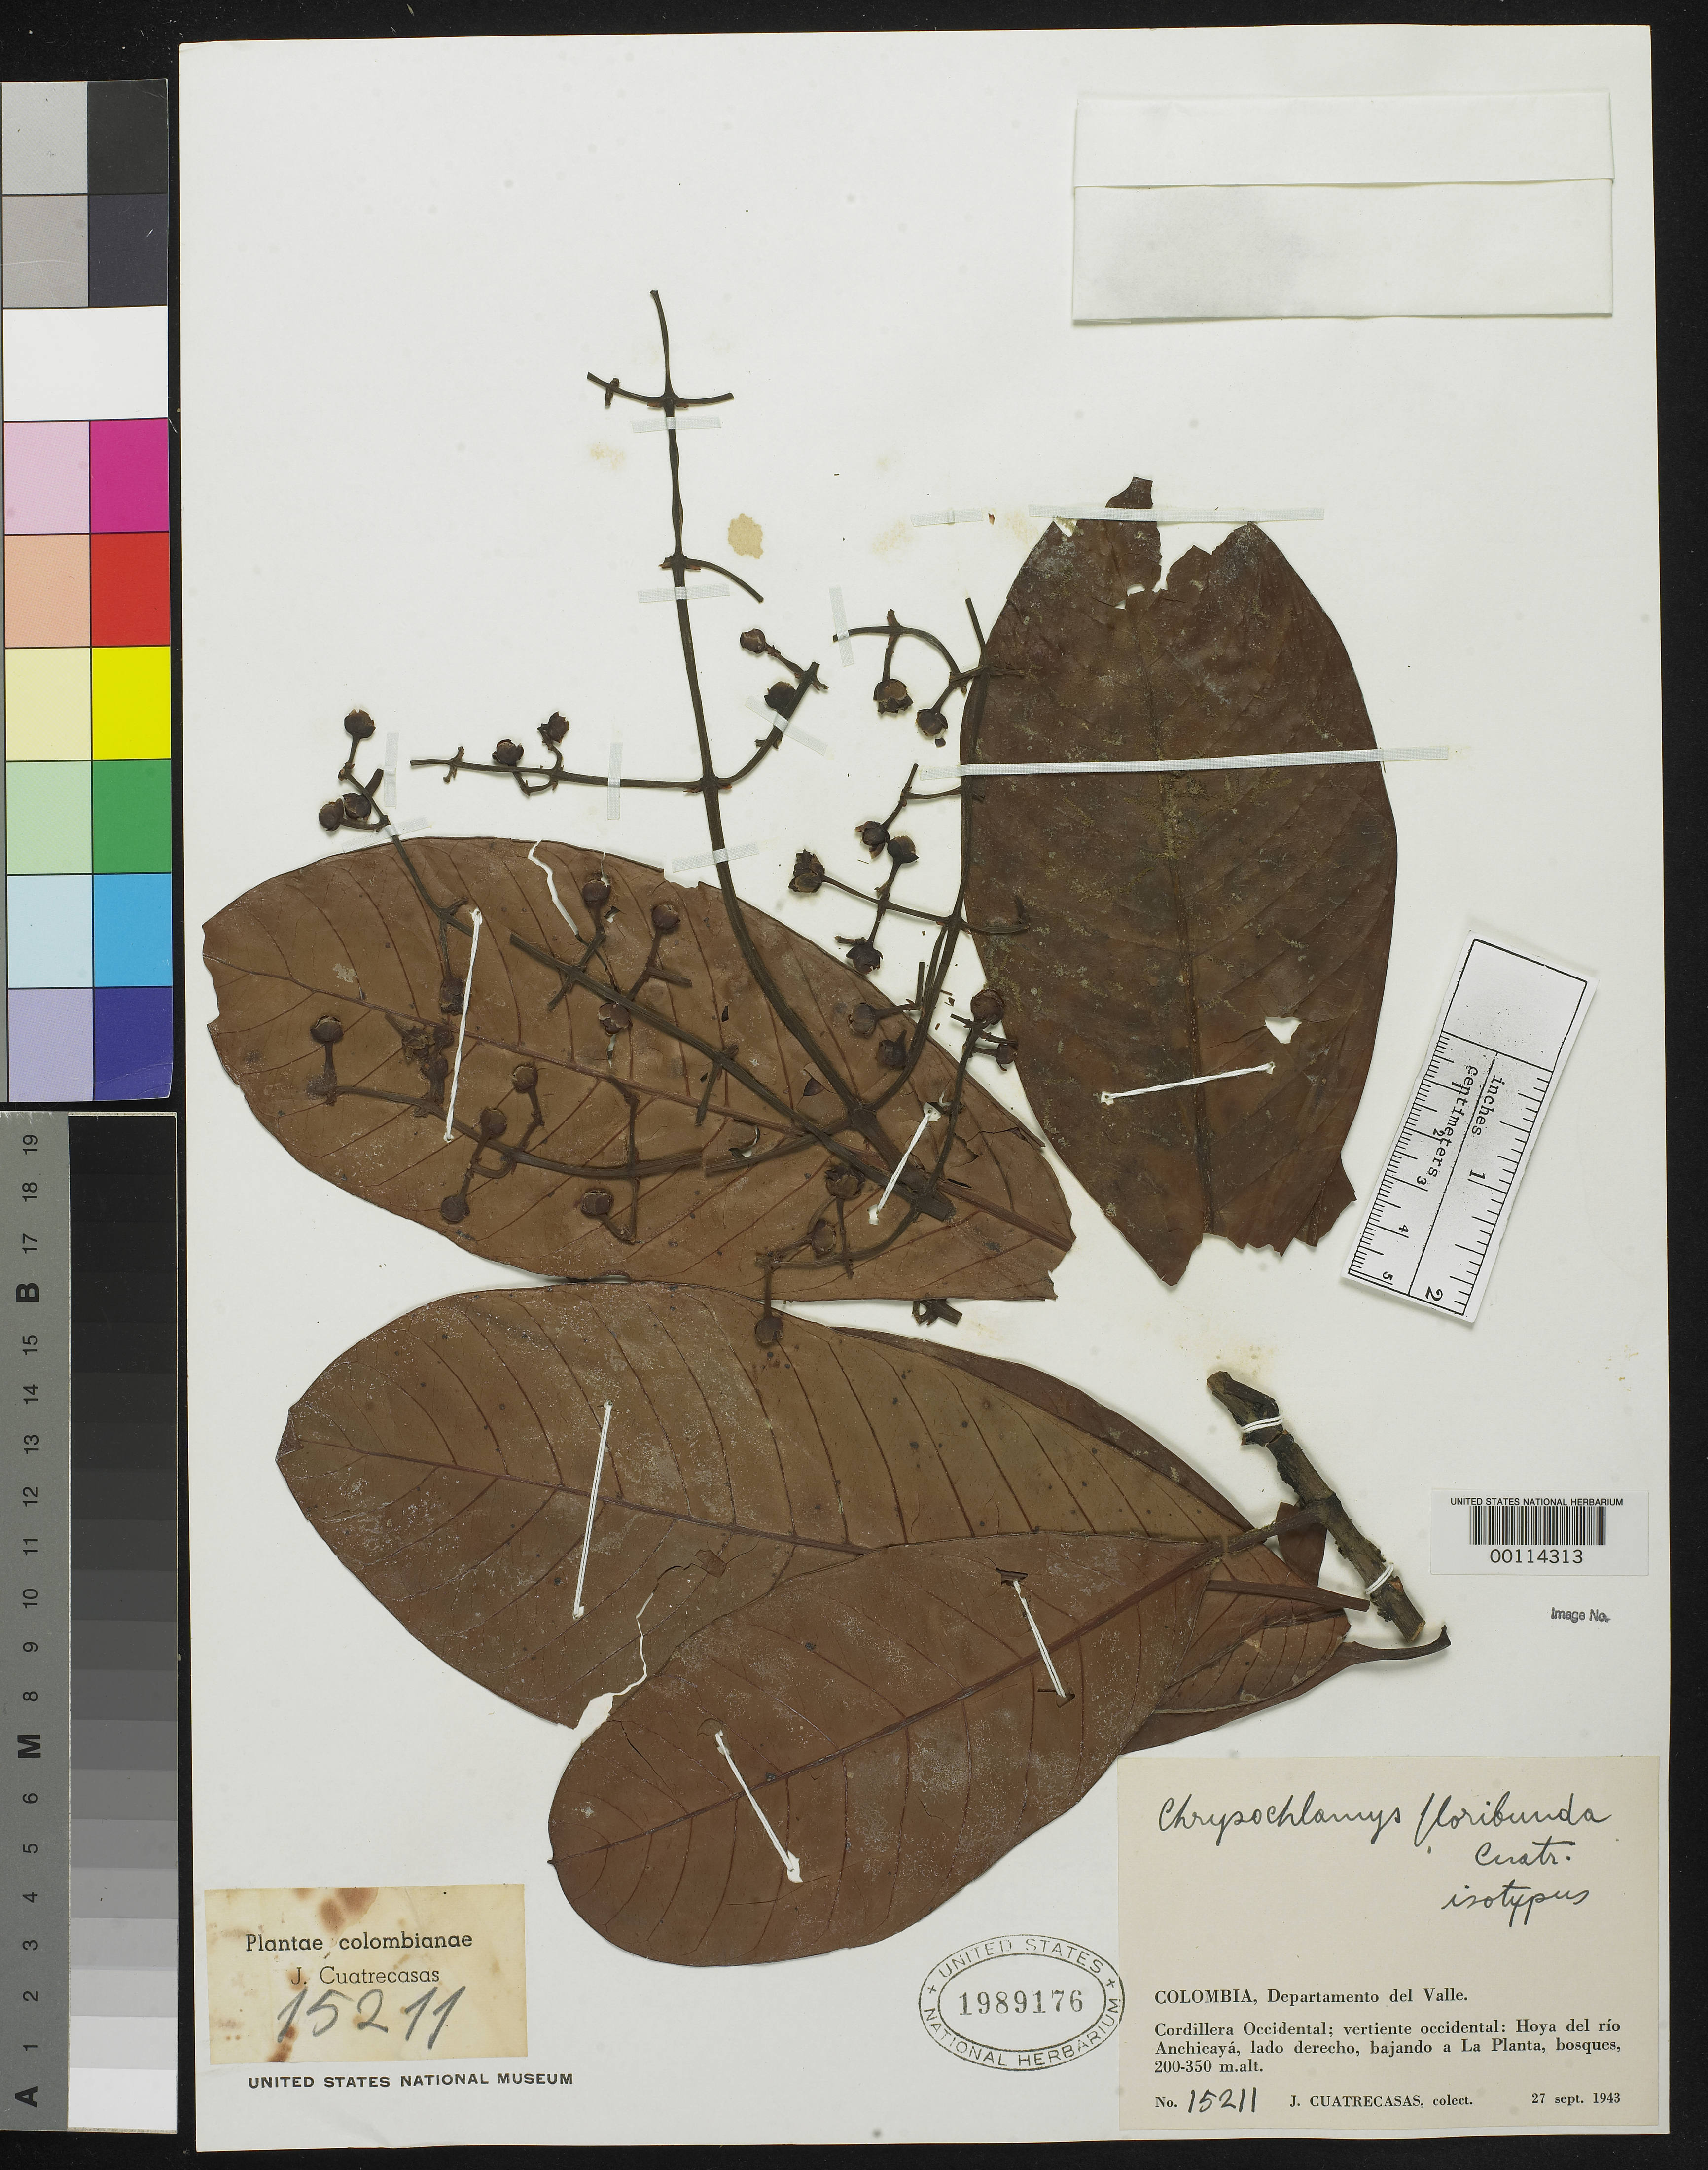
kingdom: Plantae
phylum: Tracheophyta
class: Magnoliopsida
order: Malpighiales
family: Clusiaceae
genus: Chrysochlamys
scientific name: Chrysochlamys floribunda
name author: Cuatrec.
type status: Isotype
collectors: J. Cuatrecasas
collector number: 15211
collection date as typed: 27 Sep 1943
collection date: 1943-09-27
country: Colombia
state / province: Valle del Cauca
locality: Cordillera Occidental, Vertiente Occidental, Hoya del Rio Anchicaya, Lado Derecho, Bajando a La Planta.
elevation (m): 200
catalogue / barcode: US 1989176